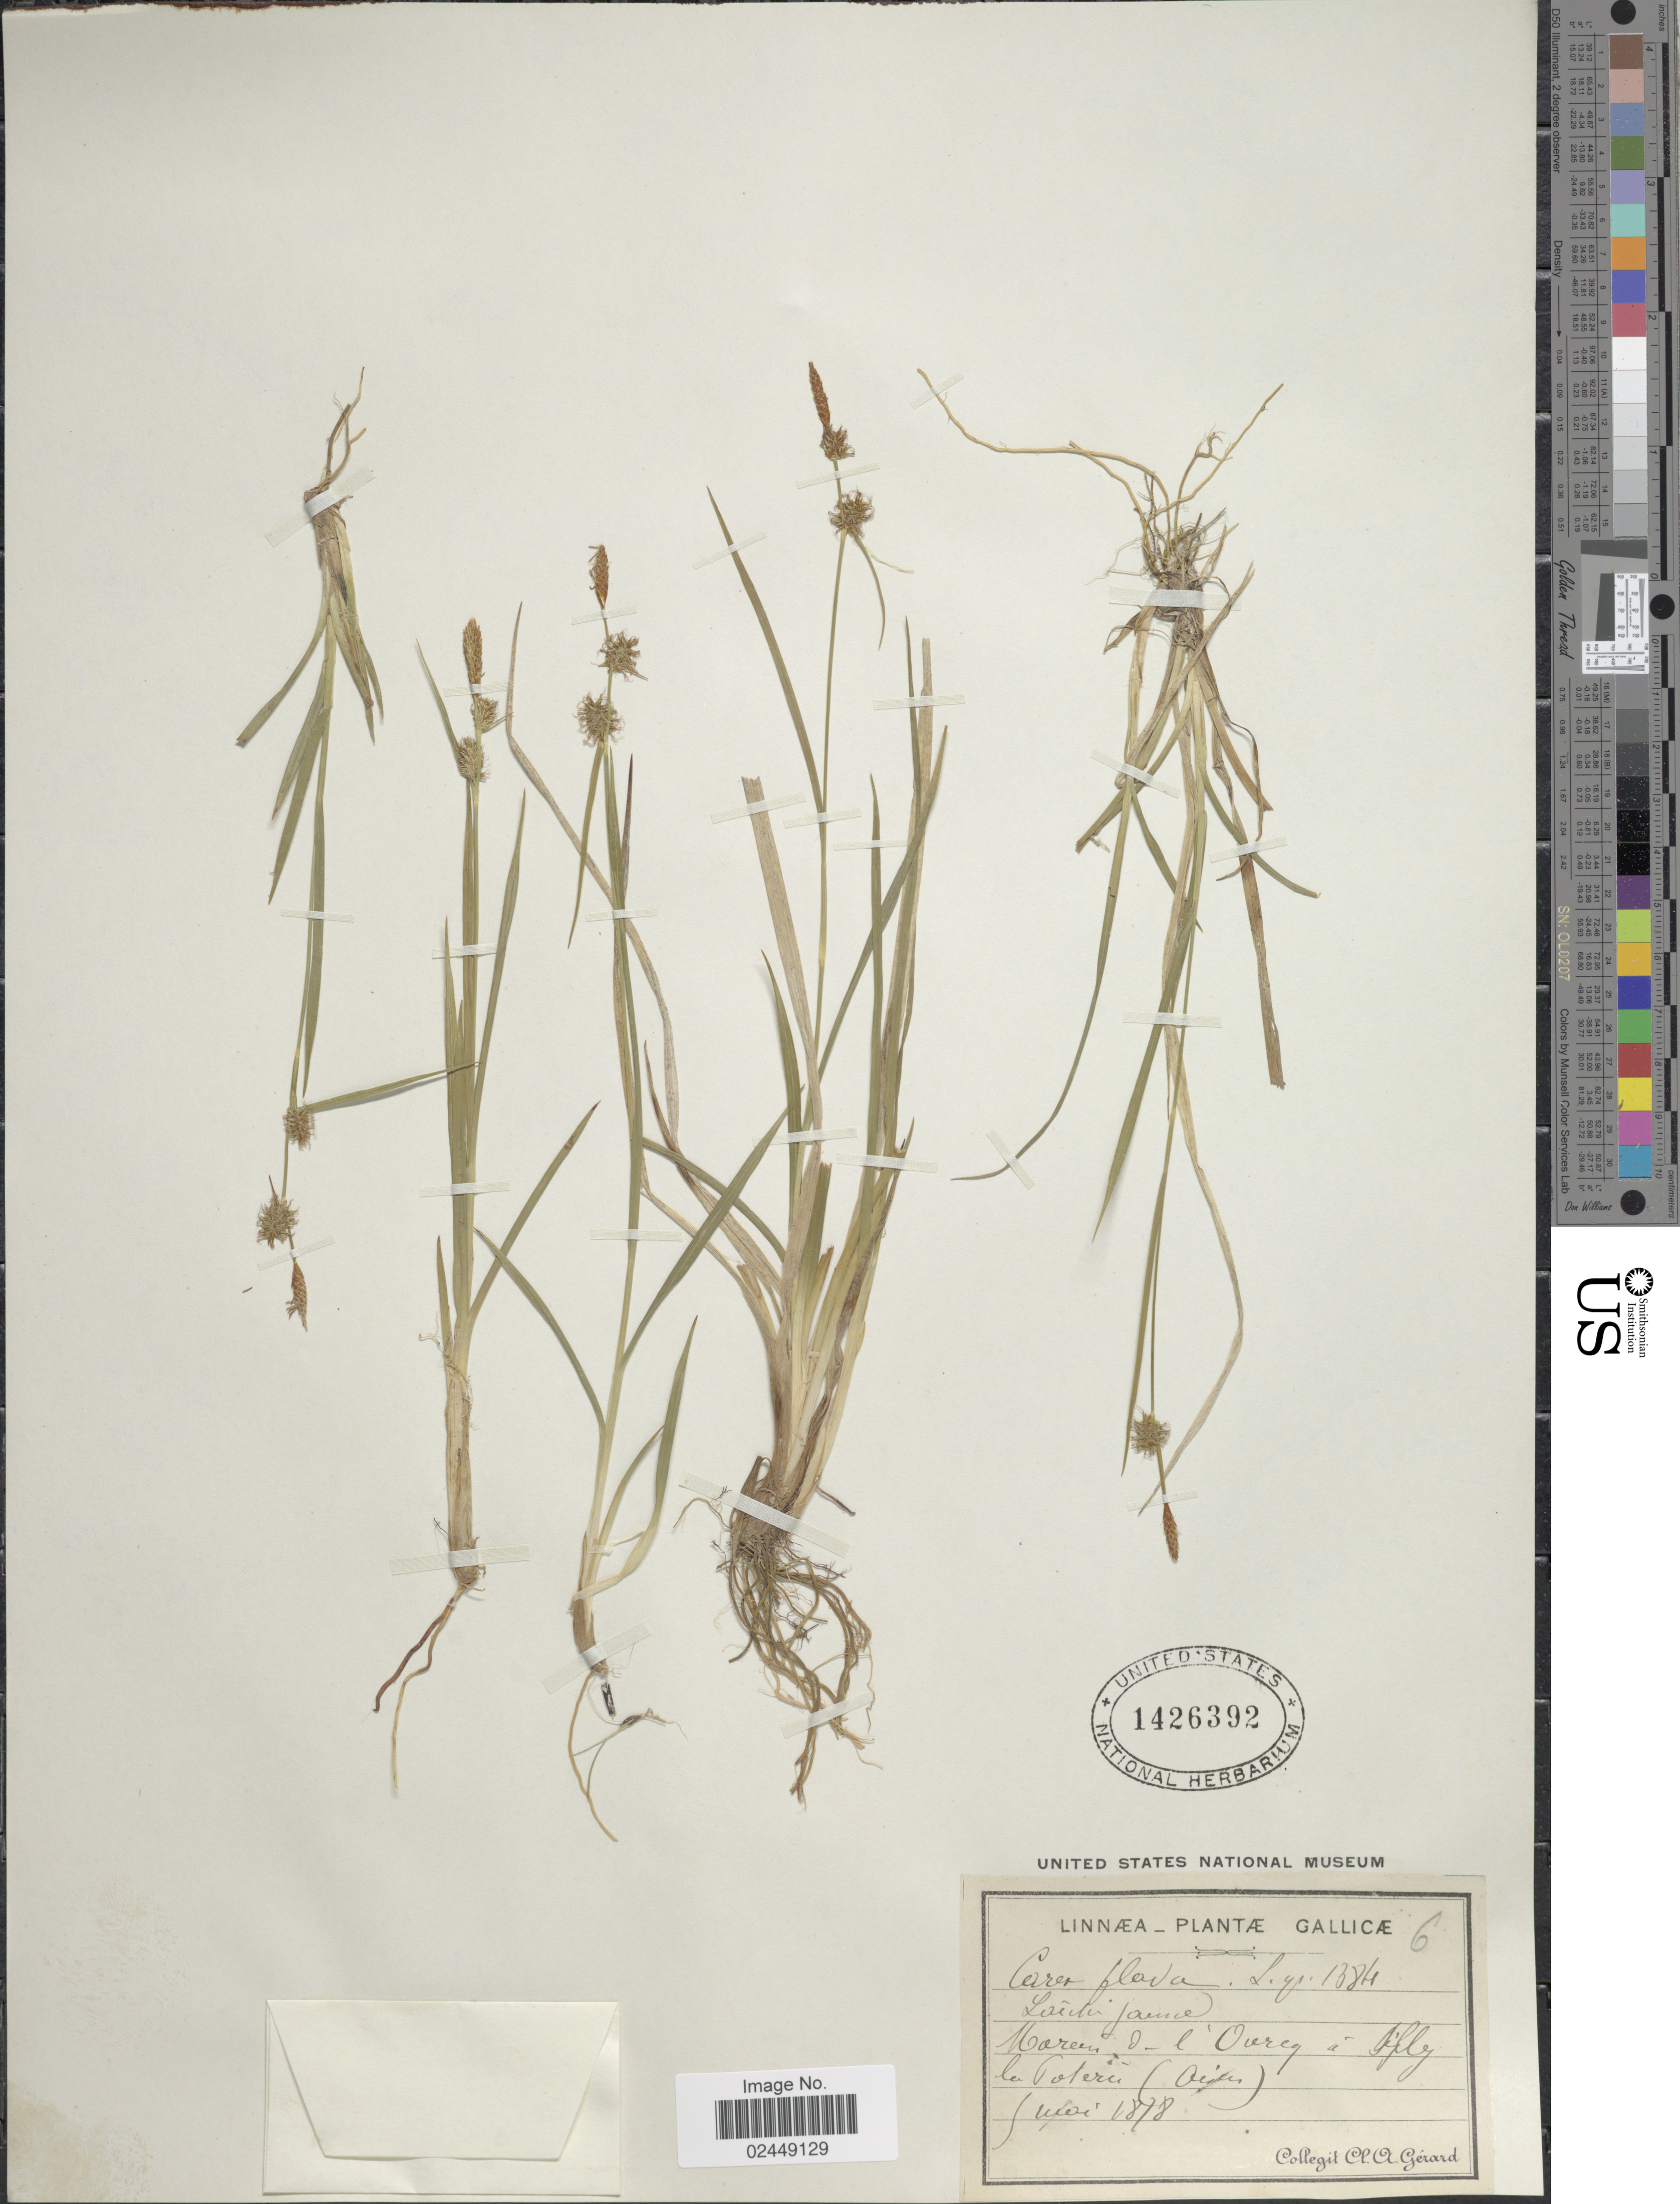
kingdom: Plantae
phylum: Tracheophyta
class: Liliopsida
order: Poales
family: Cyperaceae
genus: Carex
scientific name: Carex flava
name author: L.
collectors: C. Gerard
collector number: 6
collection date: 1878-05-09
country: France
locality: Noren d-l' Ovreg á [illegible text] la Toteru (Aiden), Gallicae[interpreted]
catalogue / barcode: US 1426392